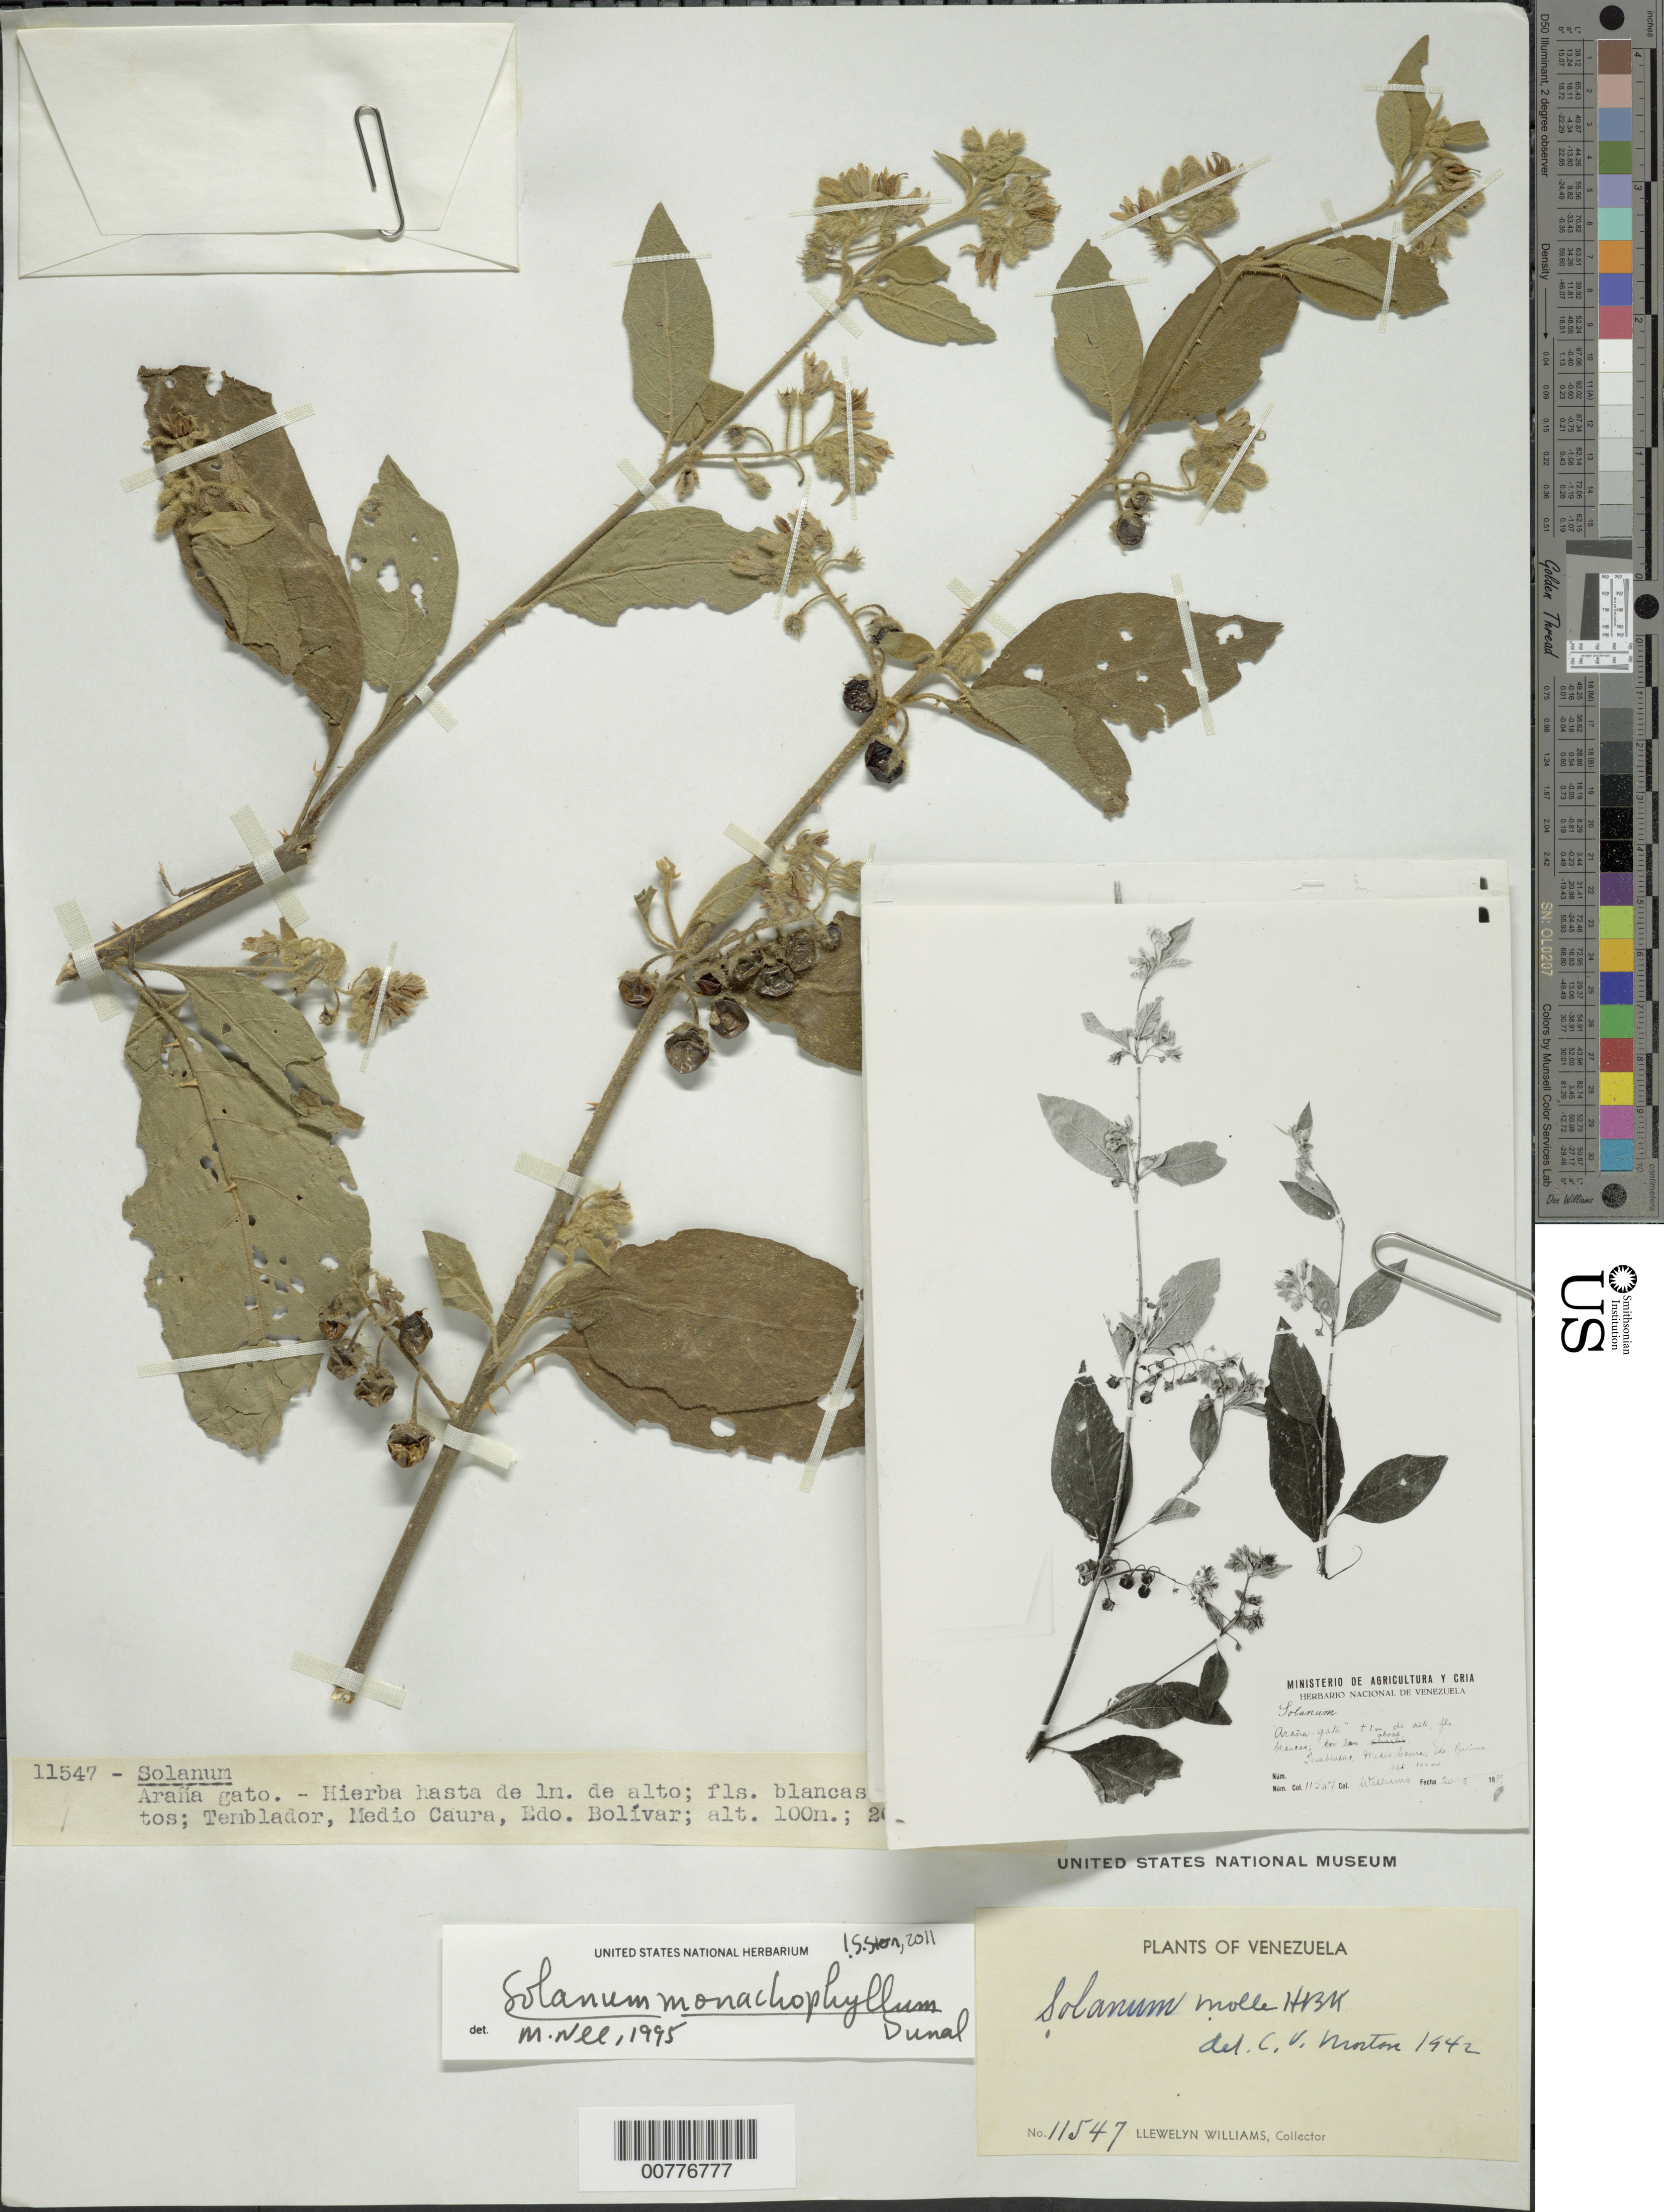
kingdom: Plantae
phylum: Tracheophyta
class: Magnoliopsida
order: Solanales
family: Solanaceae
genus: Solanum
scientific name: Solanum monachophyllum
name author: Dunal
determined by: Nee, Michael H.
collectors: L. Williams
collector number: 11547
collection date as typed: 3 Mar 1939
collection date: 1939-03-03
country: Venezuela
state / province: Bolívar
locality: Temblador, Medio Caura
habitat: En los abiertos.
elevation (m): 100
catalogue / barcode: US 1775331